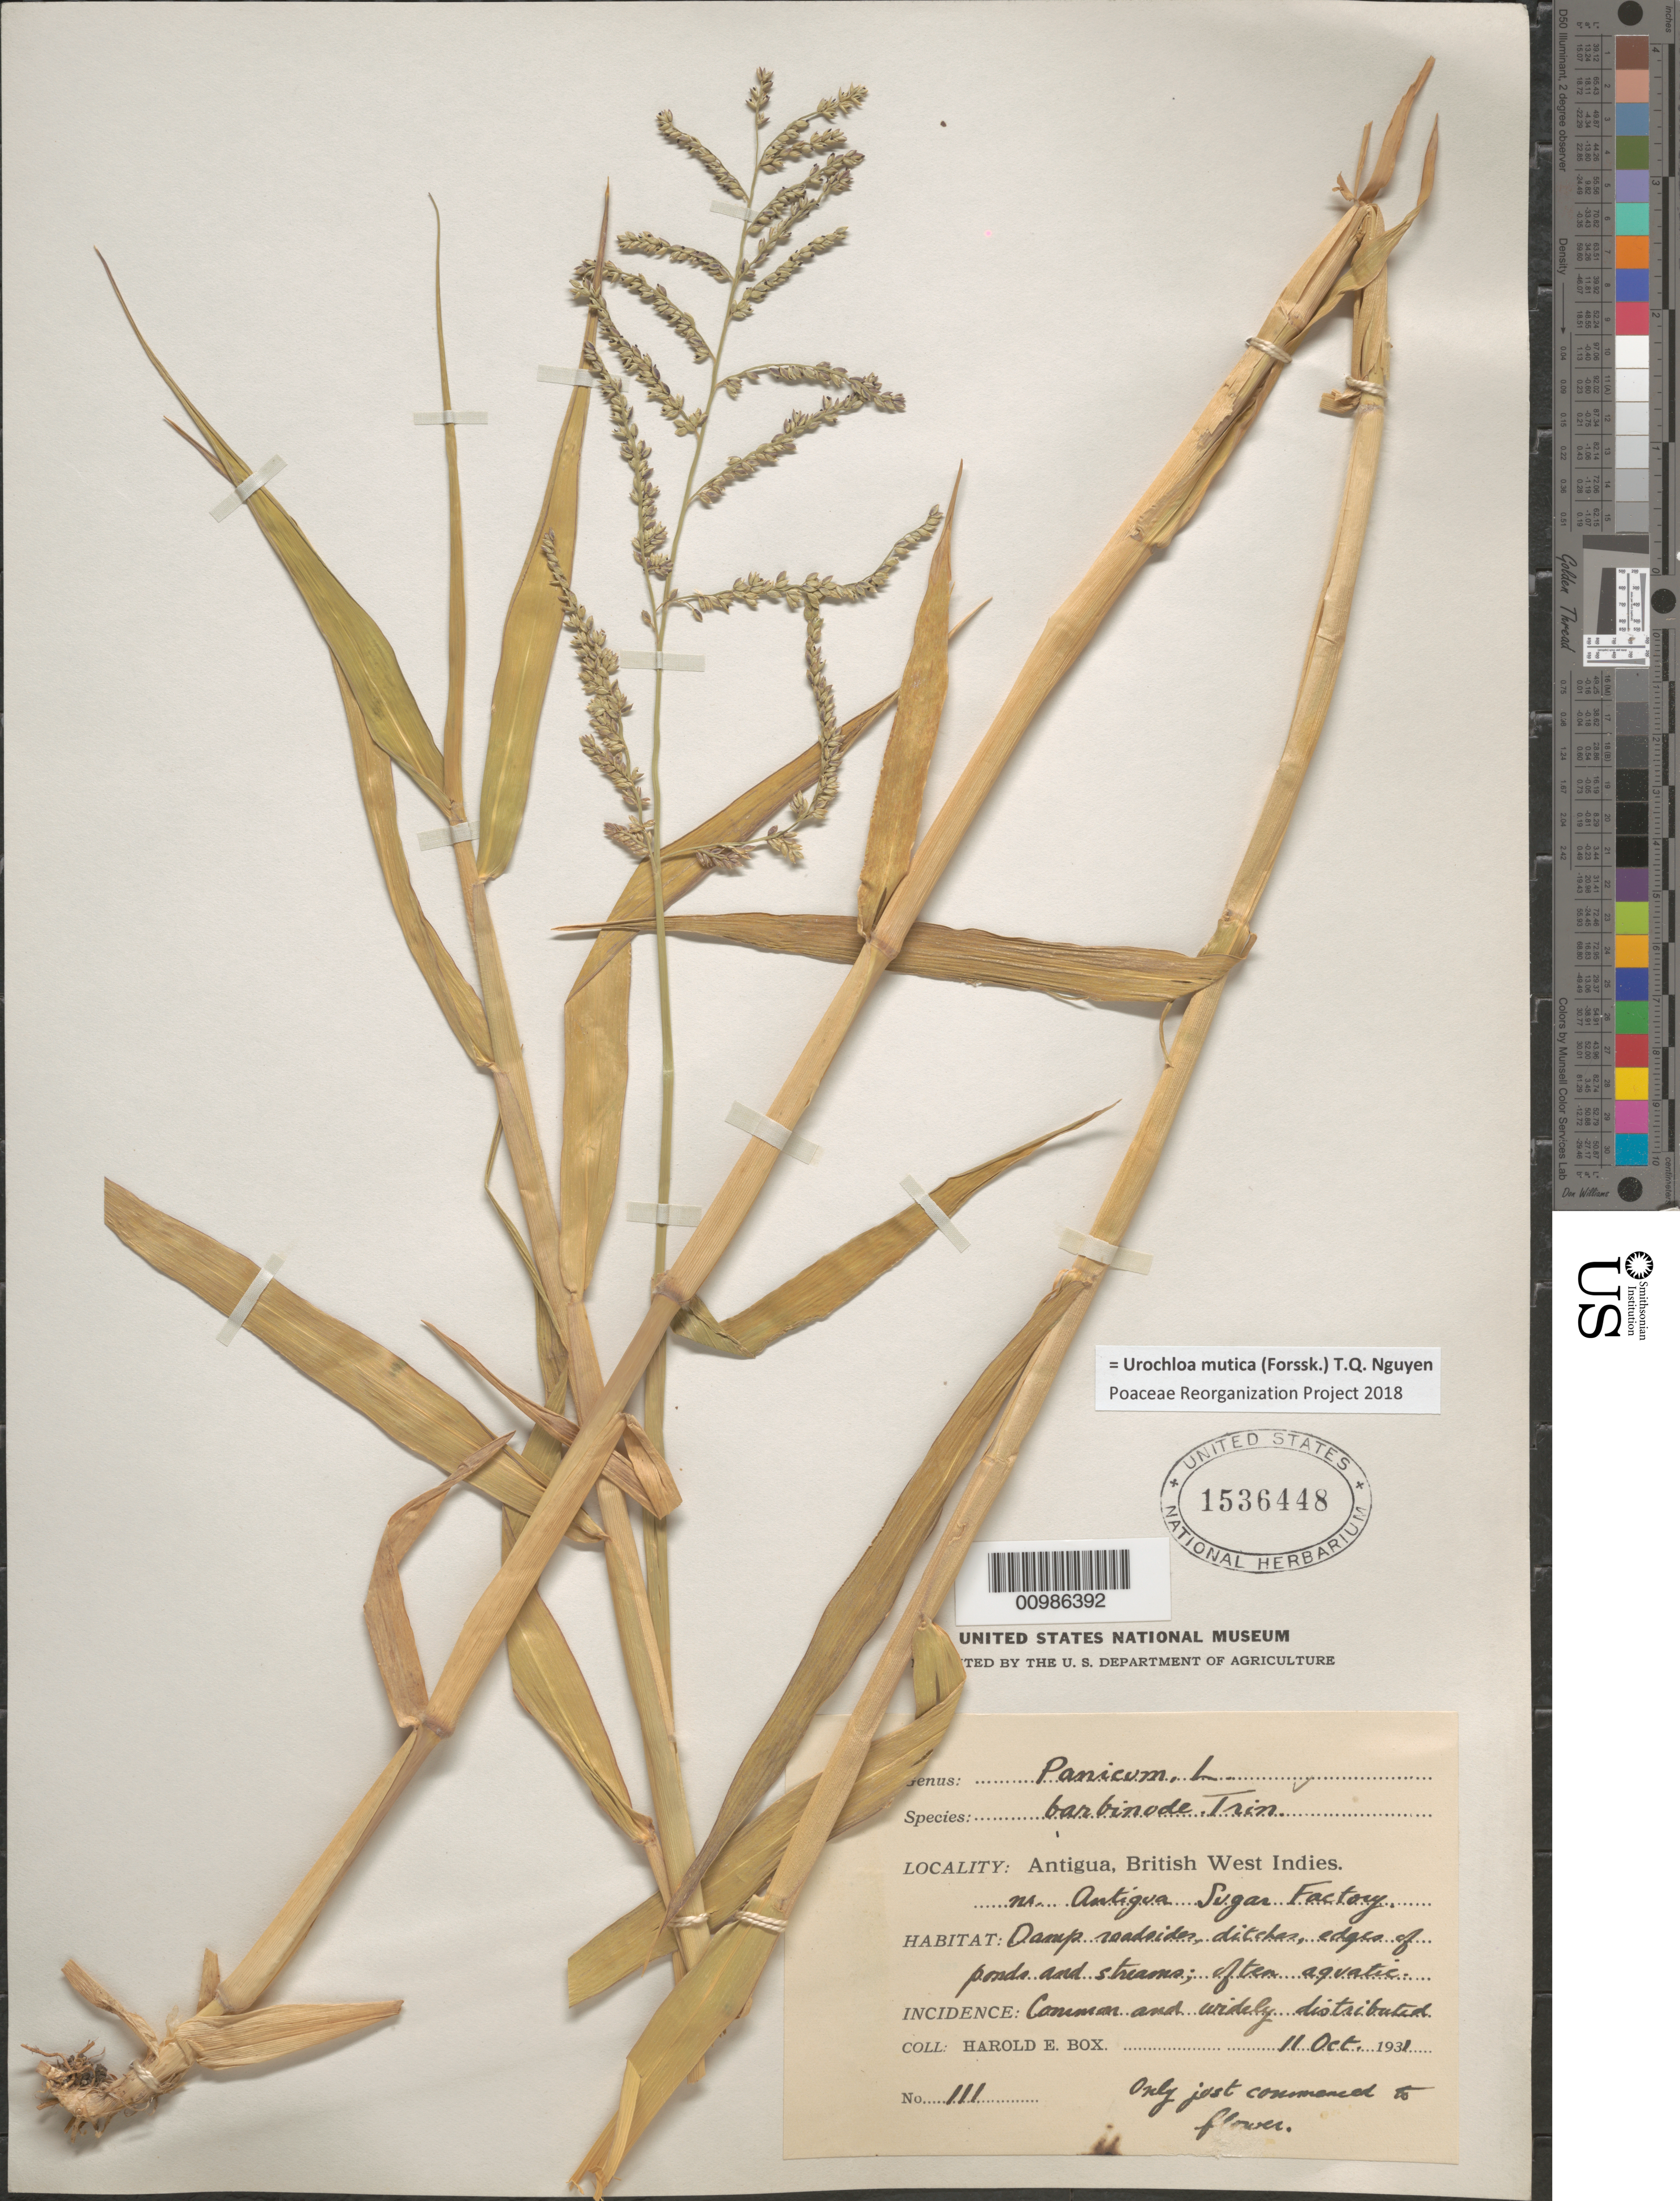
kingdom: Plantae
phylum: Tracheophyta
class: Liliopsida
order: Poales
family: Poaceae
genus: Brachiaria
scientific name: Brachiaria mutica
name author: (Forssk.) Stapf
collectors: H. E. Box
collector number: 111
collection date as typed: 11 Oct 1931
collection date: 1931-10-11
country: Antigua and Barbuda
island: Antigua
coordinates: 0 N, 0 E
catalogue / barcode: US 1536448